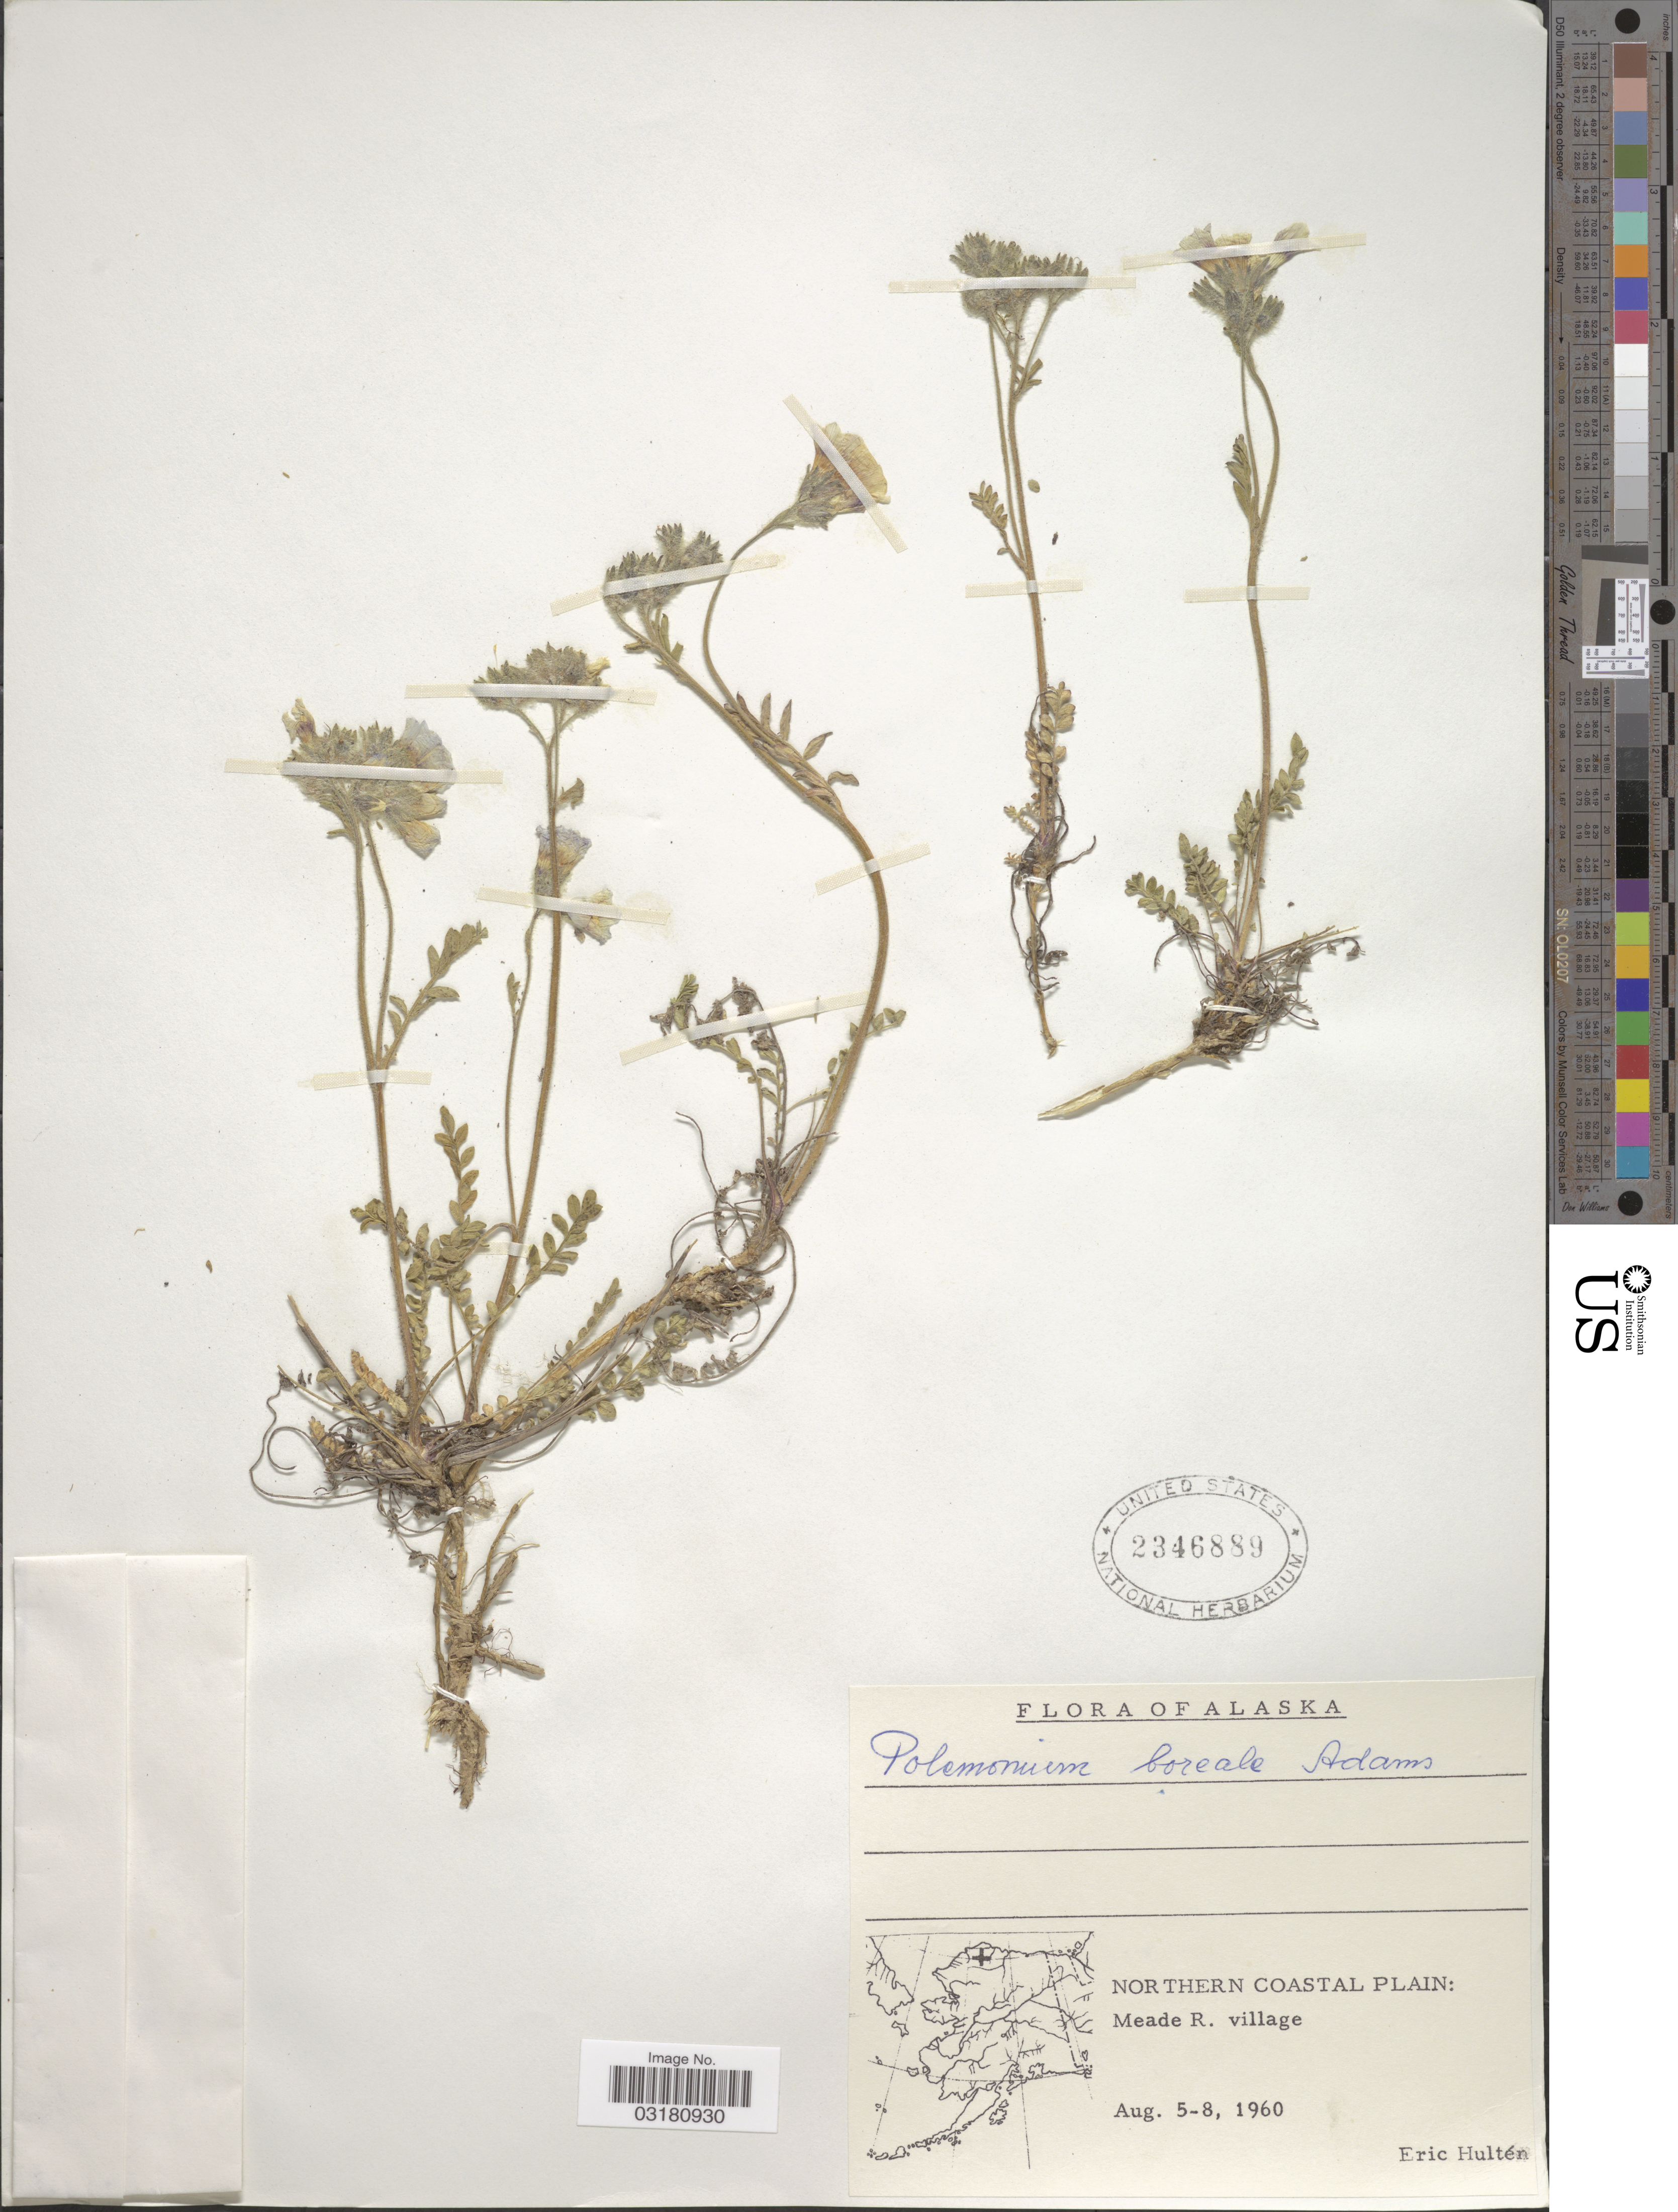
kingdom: Plantae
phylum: Tracheophyta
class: Magnoliopsida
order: Ericales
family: Polemoniaceae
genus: Polemonium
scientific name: Polemonium boreale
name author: Adams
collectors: E. G. Hultén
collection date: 1960-08-05/1960-08-08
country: United States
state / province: Alaska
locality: Northern Coastal Plain: Meade R. village.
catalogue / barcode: US 2346889